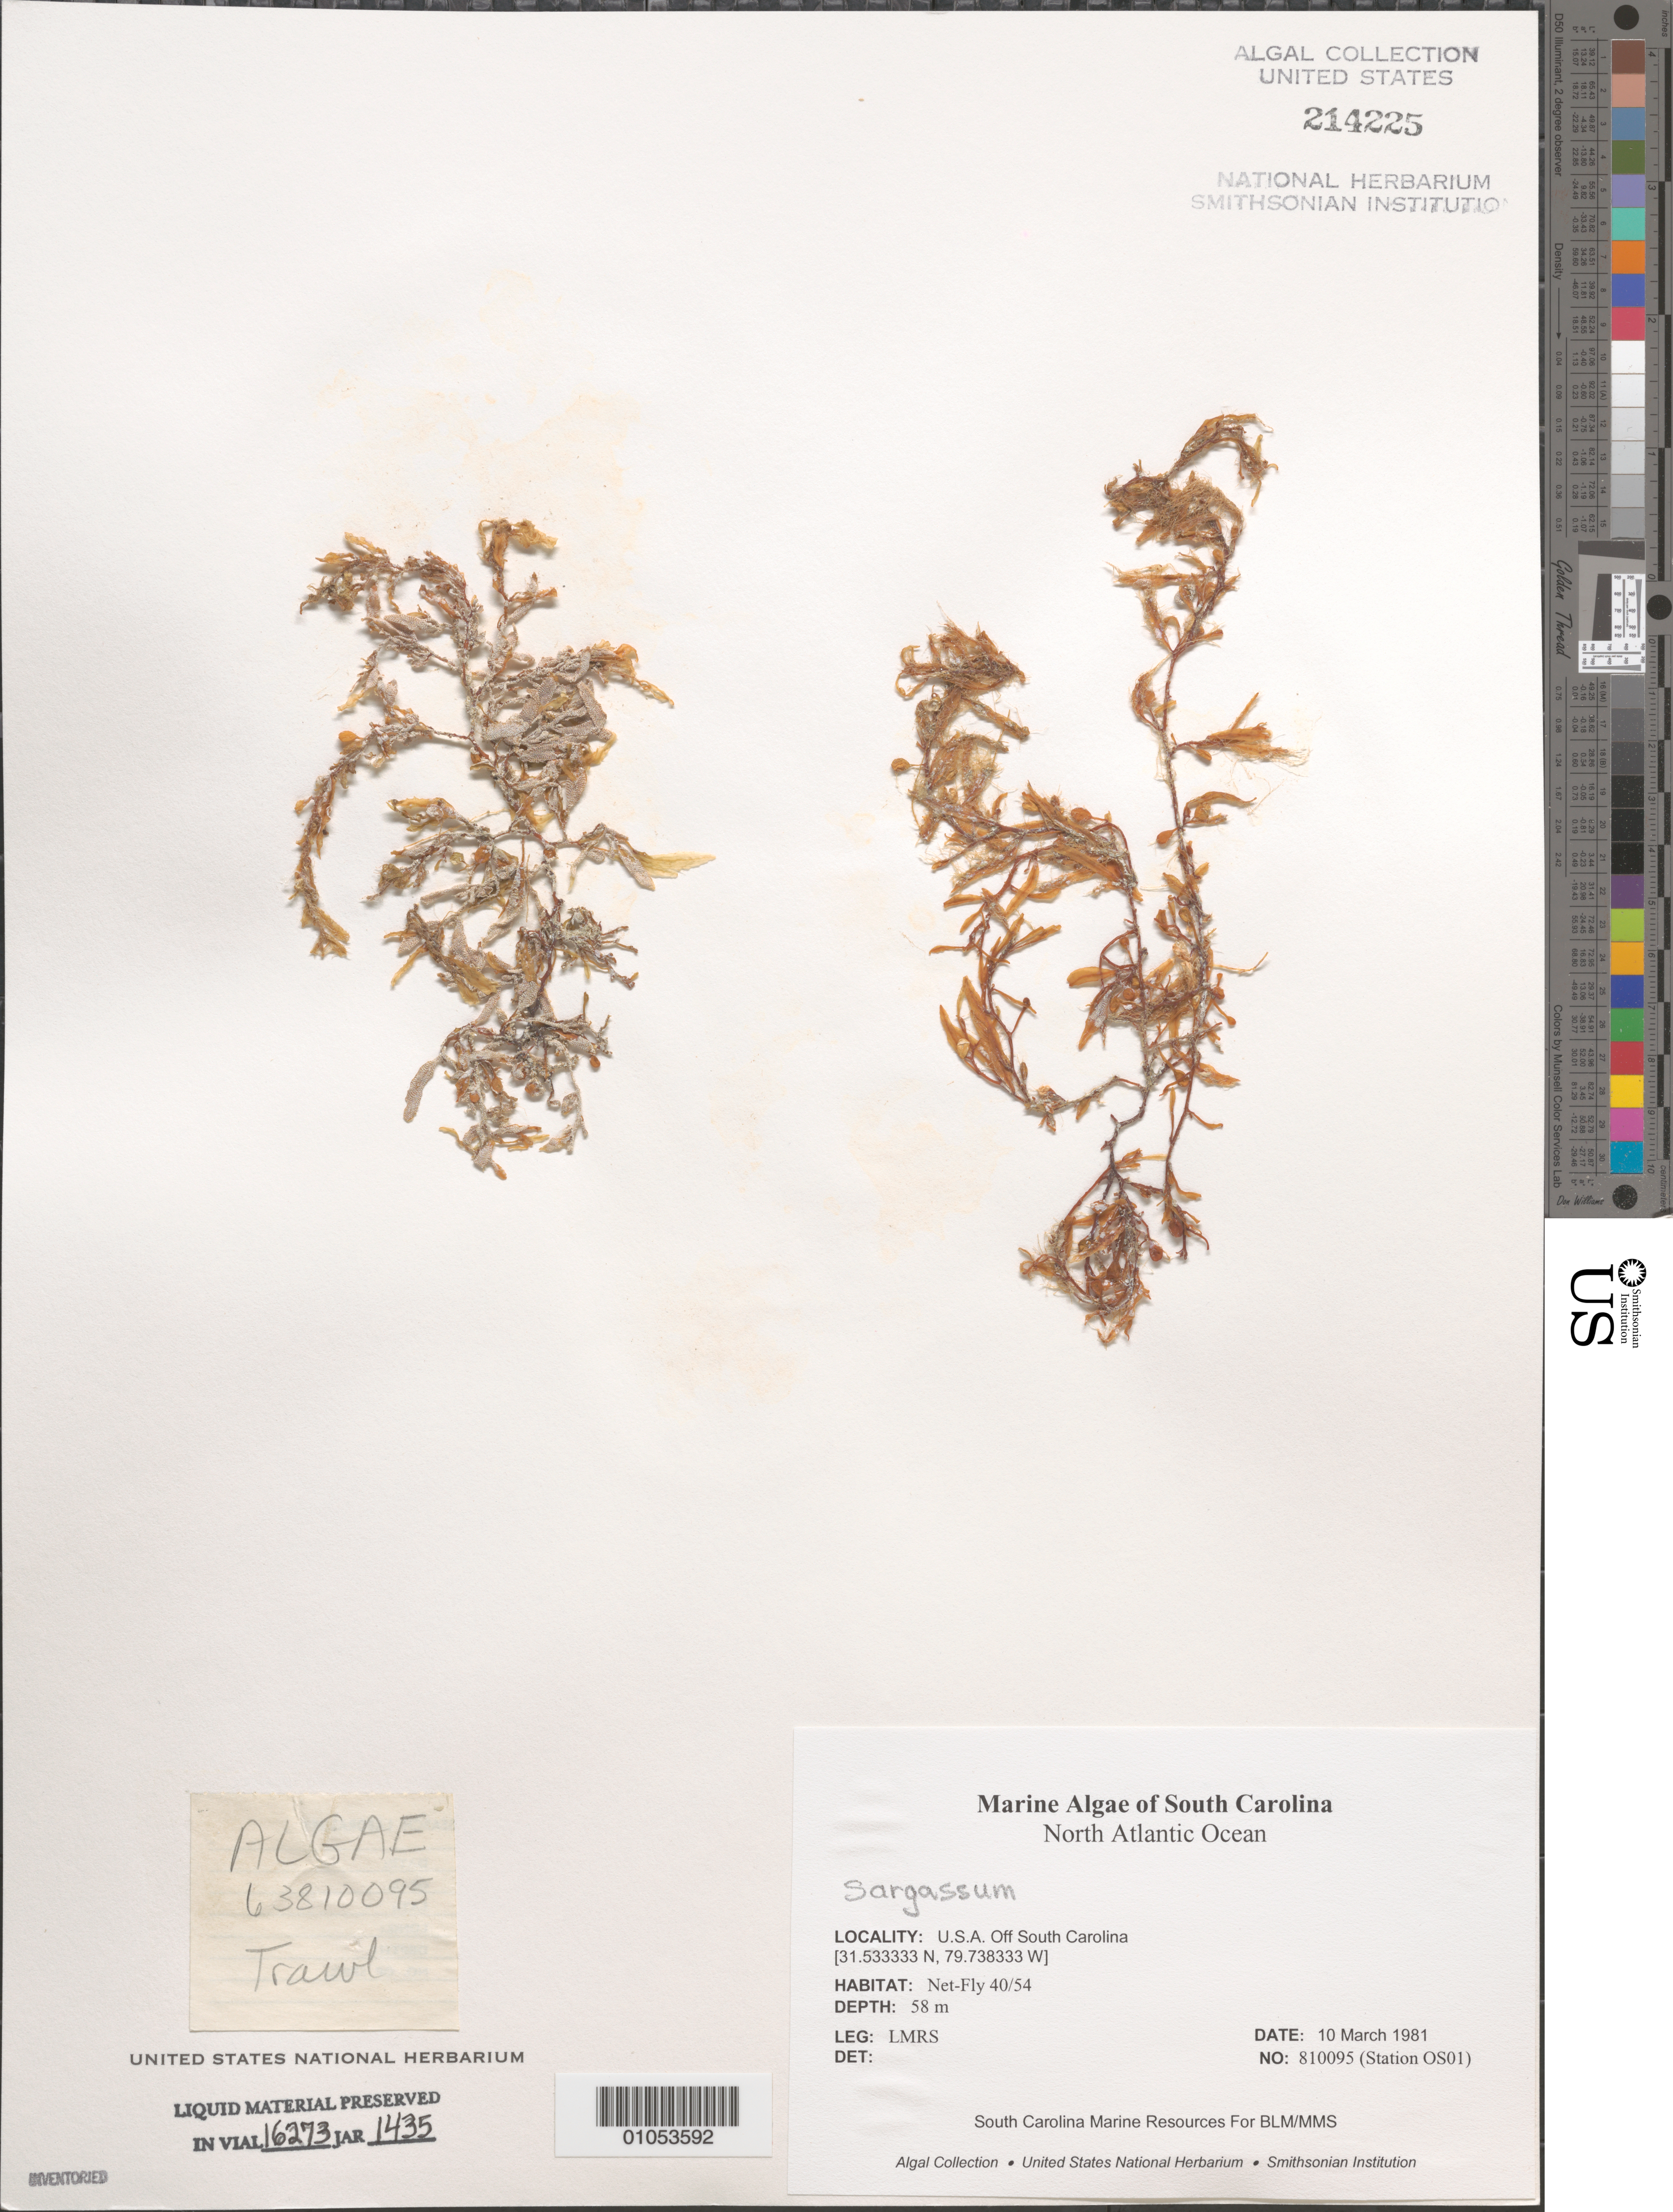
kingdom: Chromista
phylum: Ochrophyta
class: Phaeophyceae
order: Fucales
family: Sargassaceae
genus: Sargassum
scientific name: Sargassum sp.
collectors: LMRS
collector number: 810095 (Station OS01)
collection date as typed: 10 Mar 1981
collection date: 1981-03-10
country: United States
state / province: South Carolina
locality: North Atlantic Ocean off South Carolina coast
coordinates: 31.533333 N, 79.738333 W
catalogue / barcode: US 214225